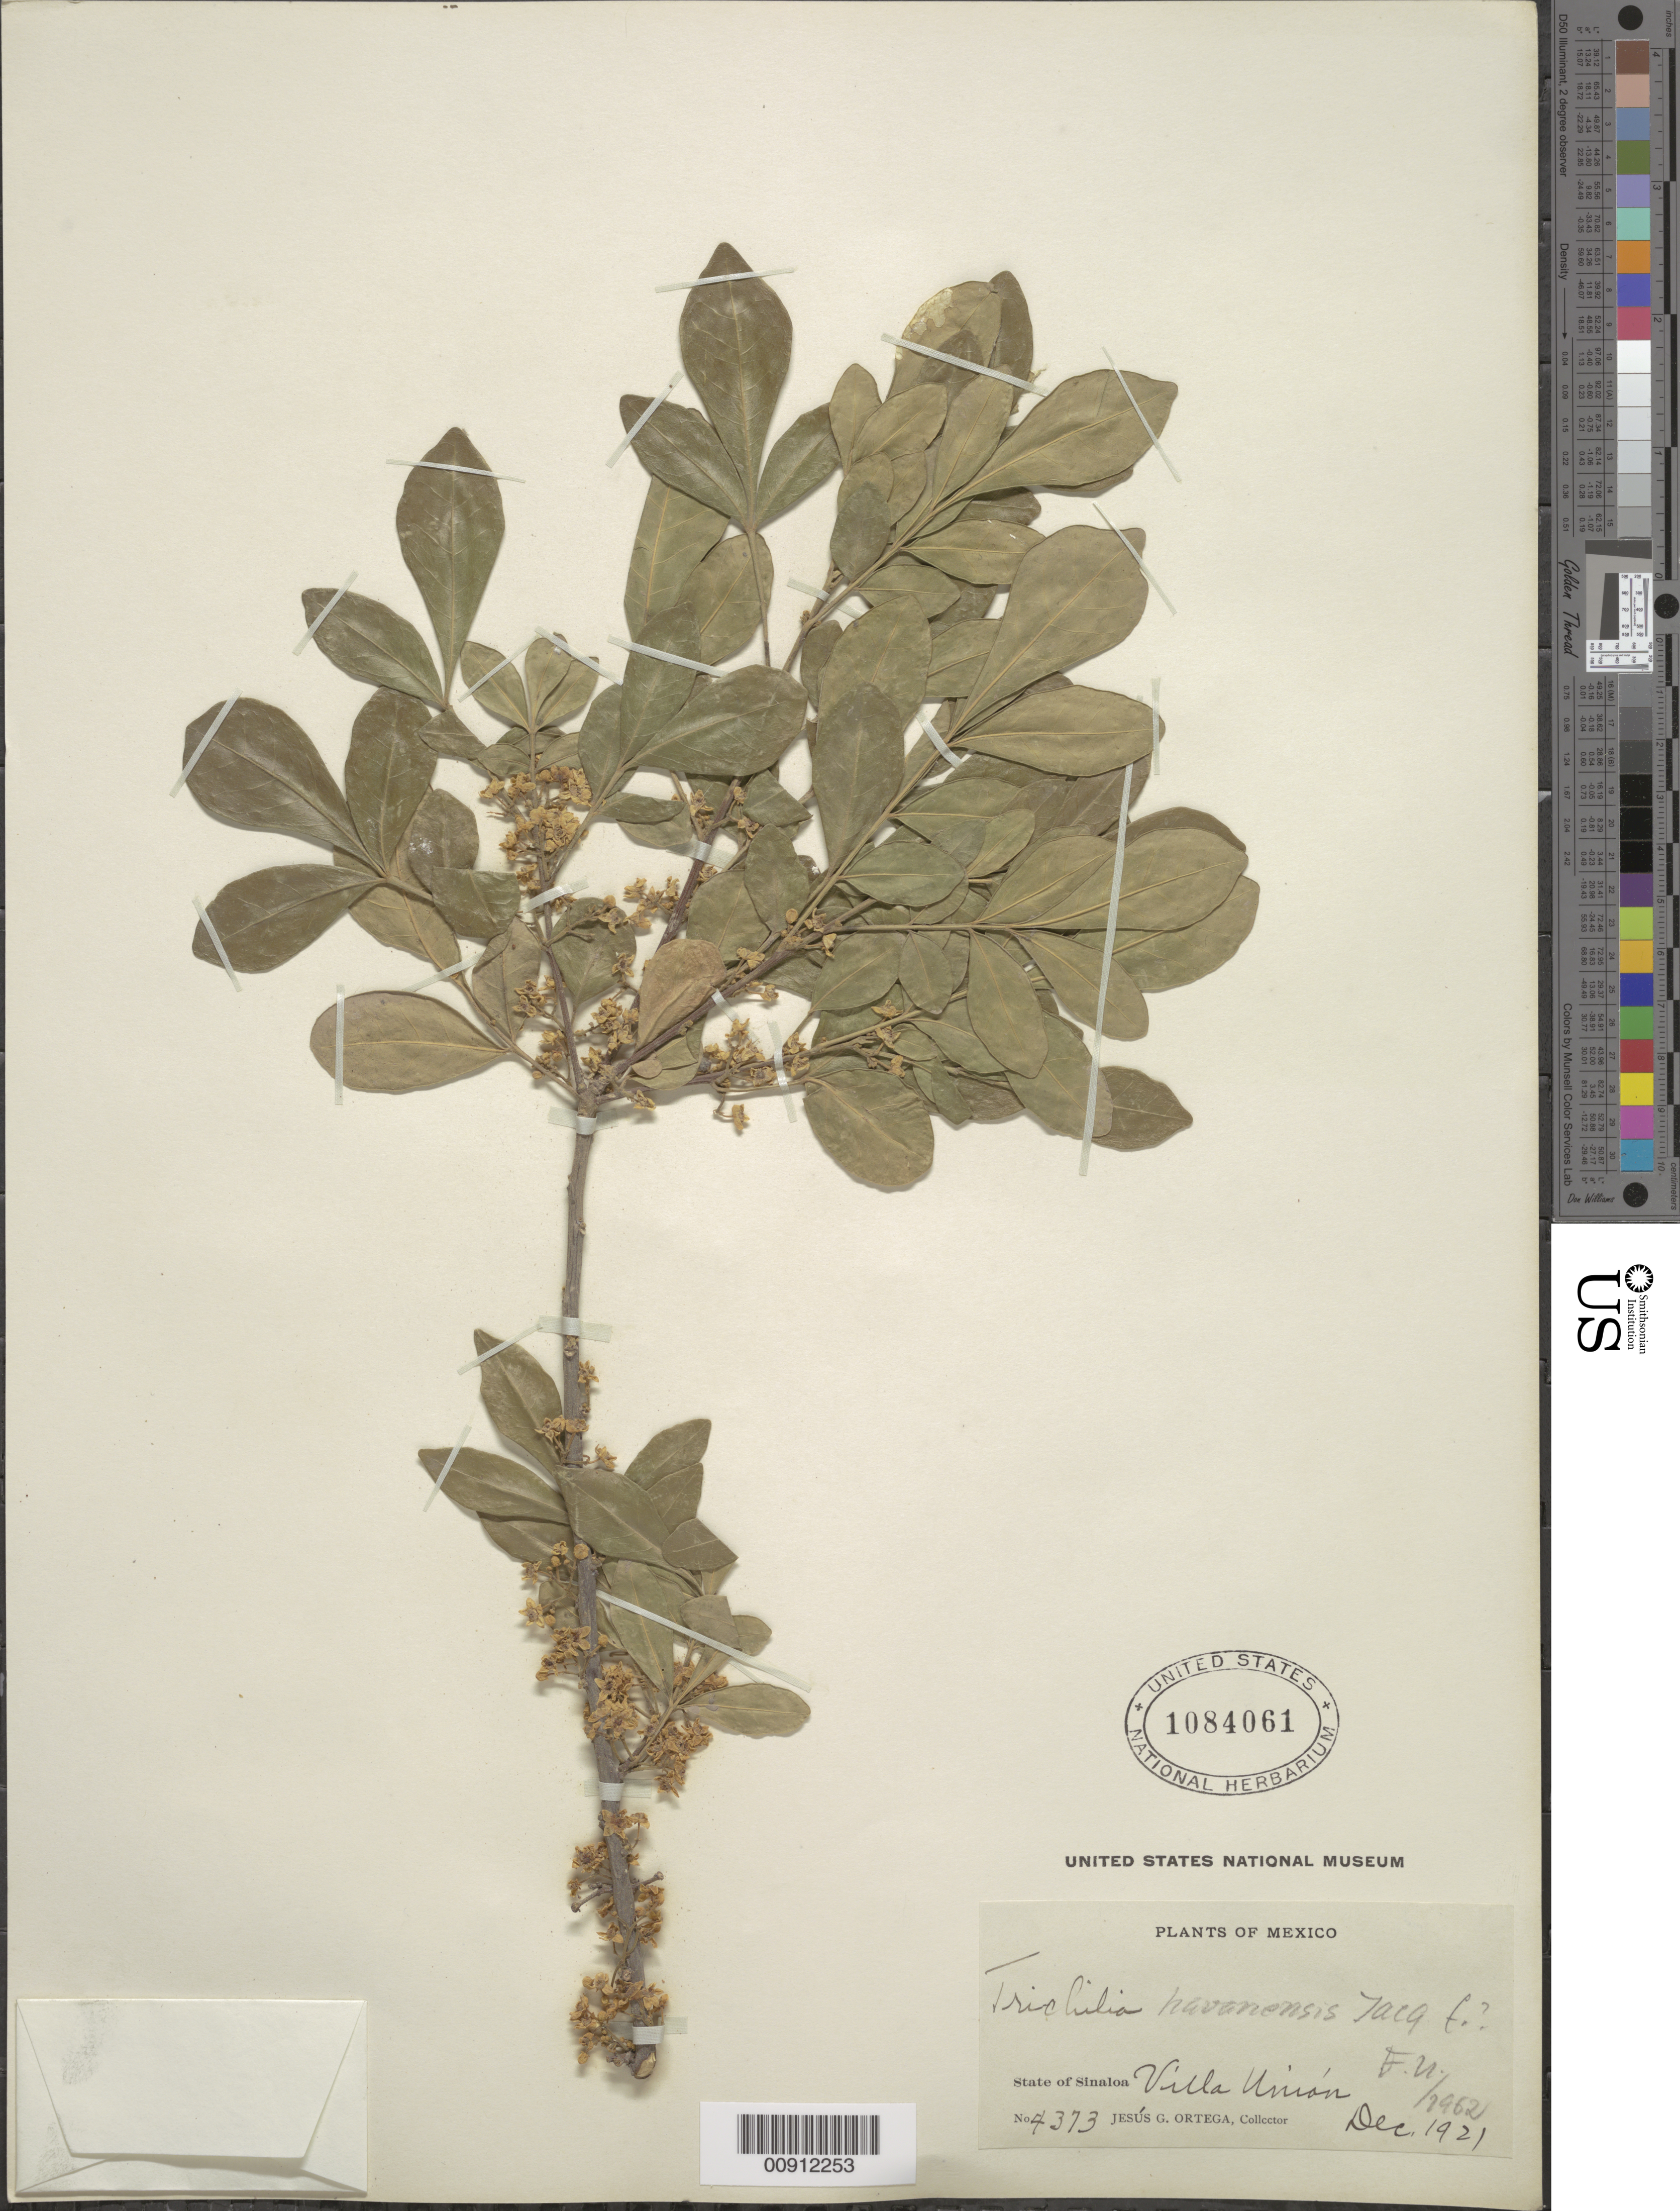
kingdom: Plantae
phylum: Tracheophyta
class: Magnoliopsida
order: Sapindales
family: Meliaceae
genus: Trichilia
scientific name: Trichilia havanensis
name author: Jacq.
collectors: J. Ortega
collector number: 4373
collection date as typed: Dec 1921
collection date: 1921-12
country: Mexico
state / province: Sinaloa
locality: State of Sinaloa: Villa Unión.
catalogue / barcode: US 1084061